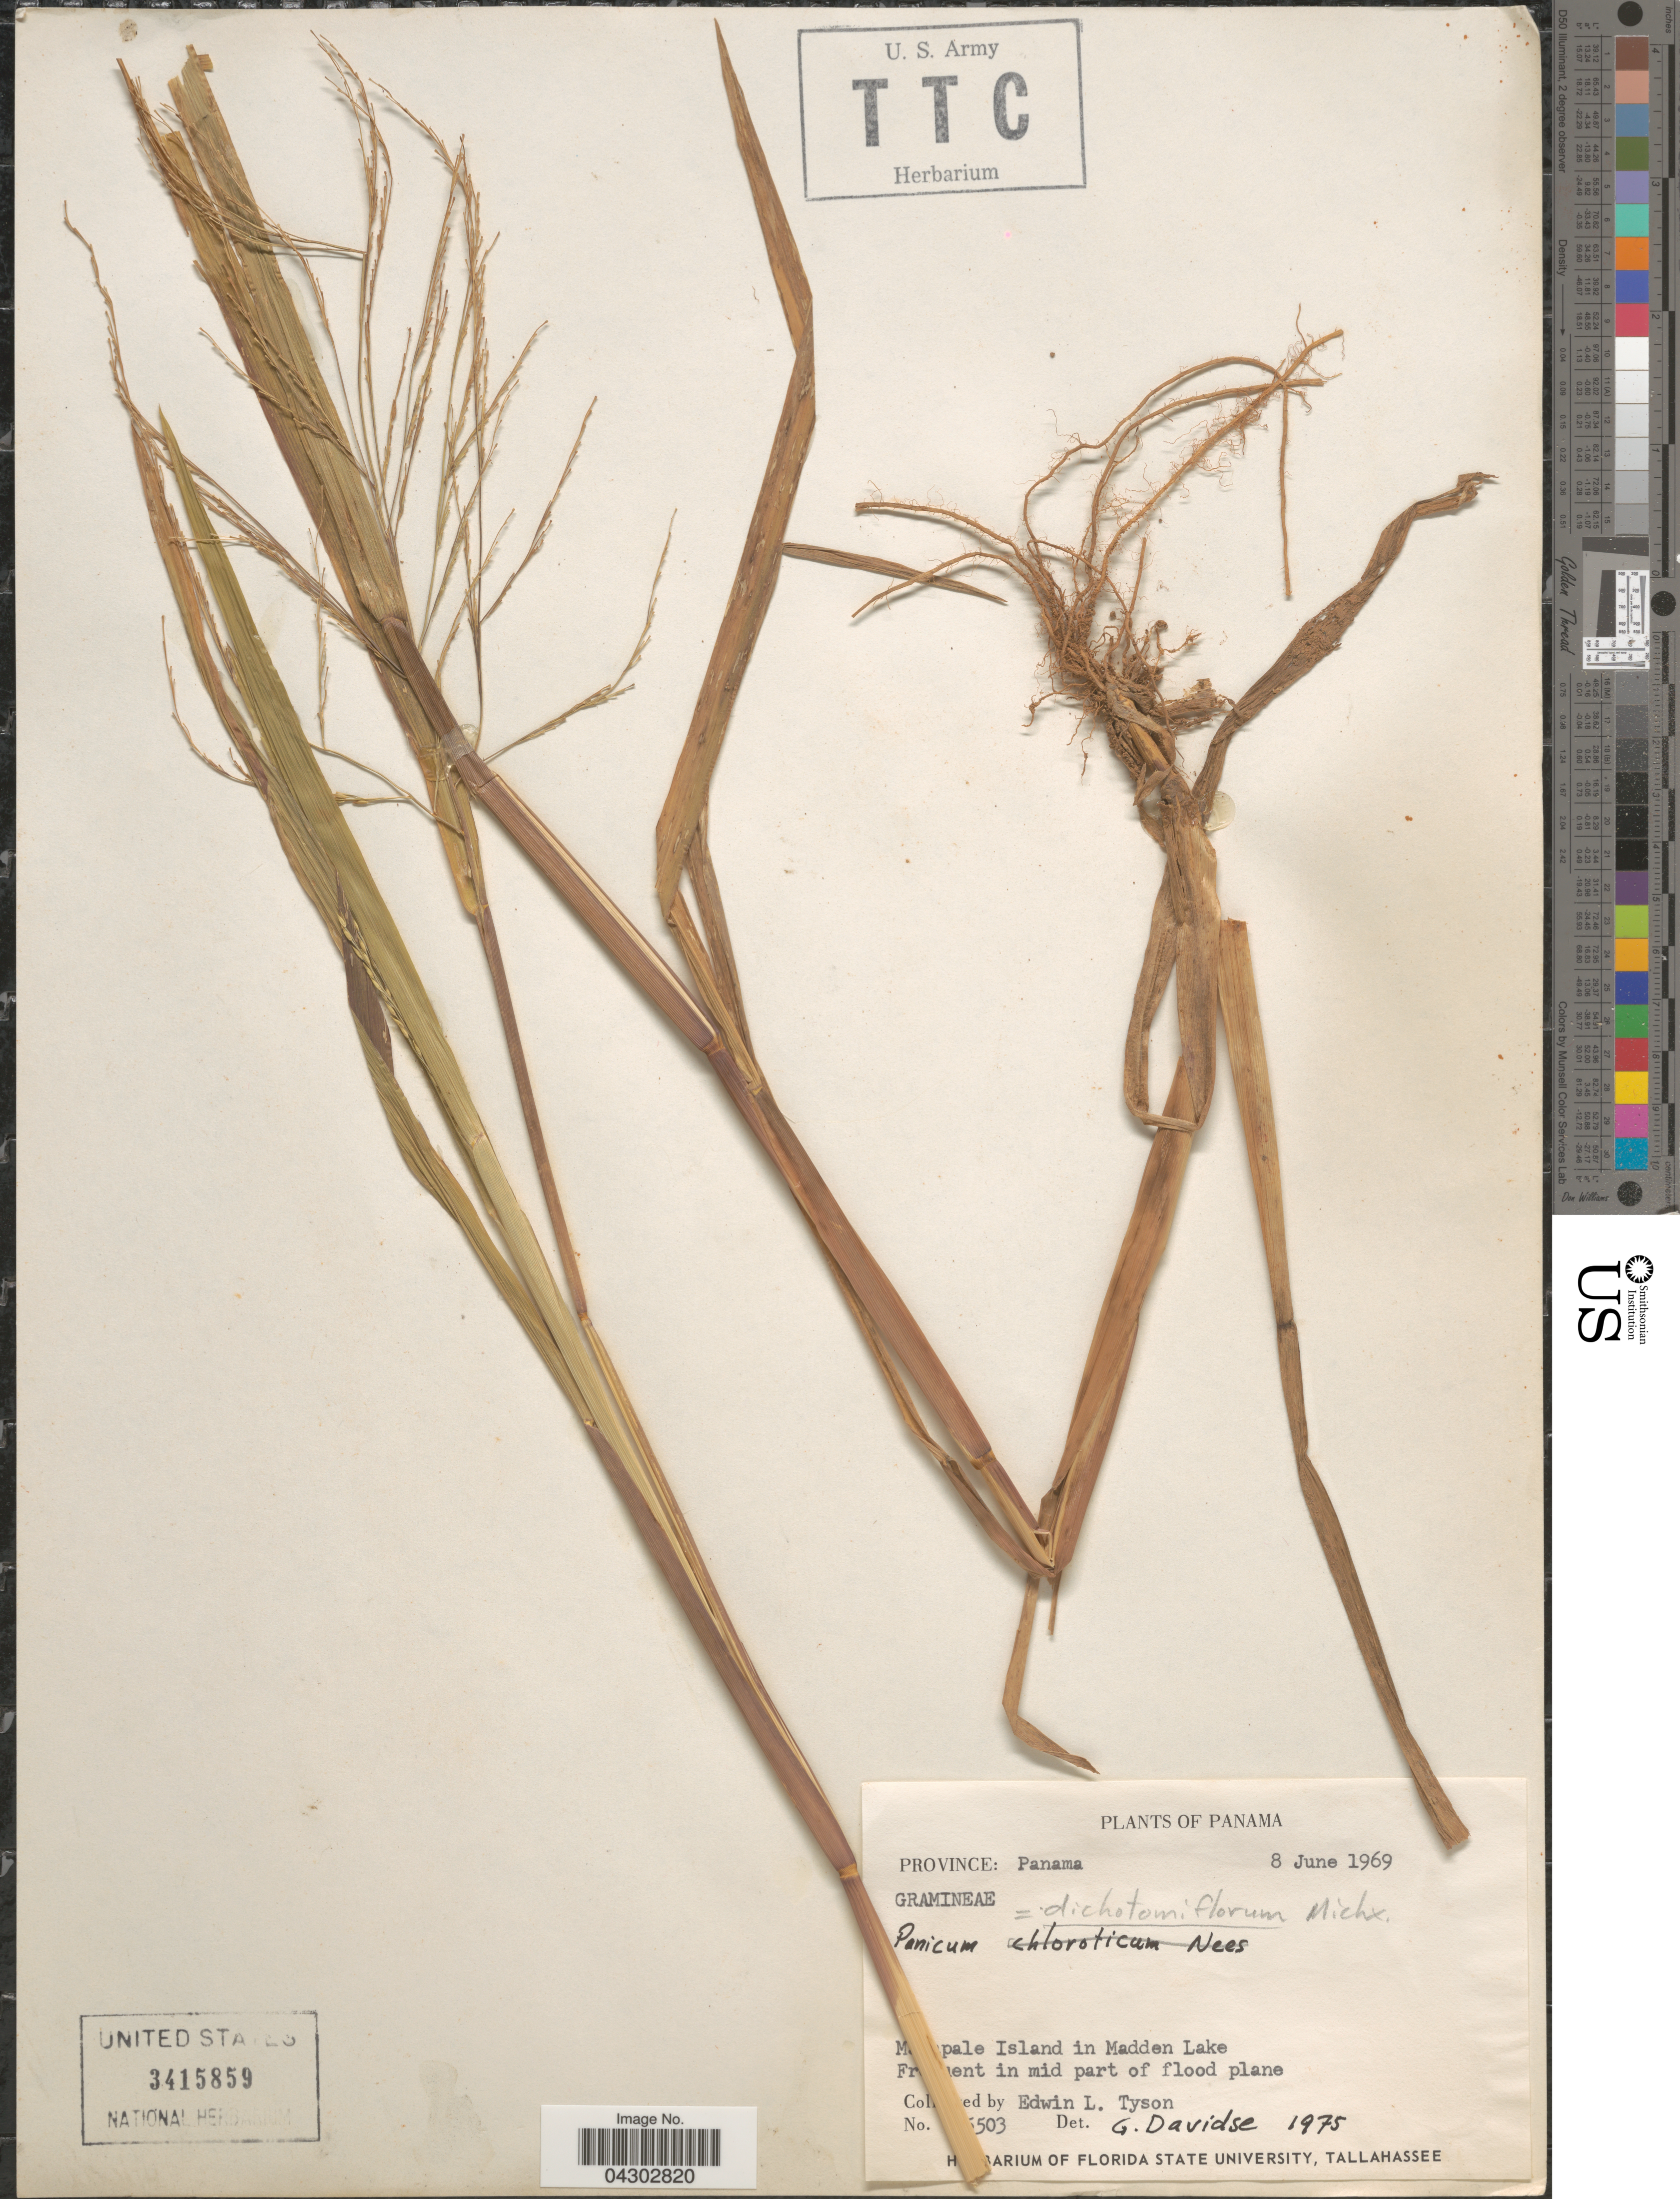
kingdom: Plantae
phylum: Tracheophyta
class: Liliopsida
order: Poales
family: Poaceae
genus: Panicum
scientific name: Panicum dichotomiflorum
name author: Michx.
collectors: E. L. Tyson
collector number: !503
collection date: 1969-06-08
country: Panama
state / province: Panamá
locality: M [illegible text] pale Island in Madden Lake.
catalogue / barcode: US 3415859